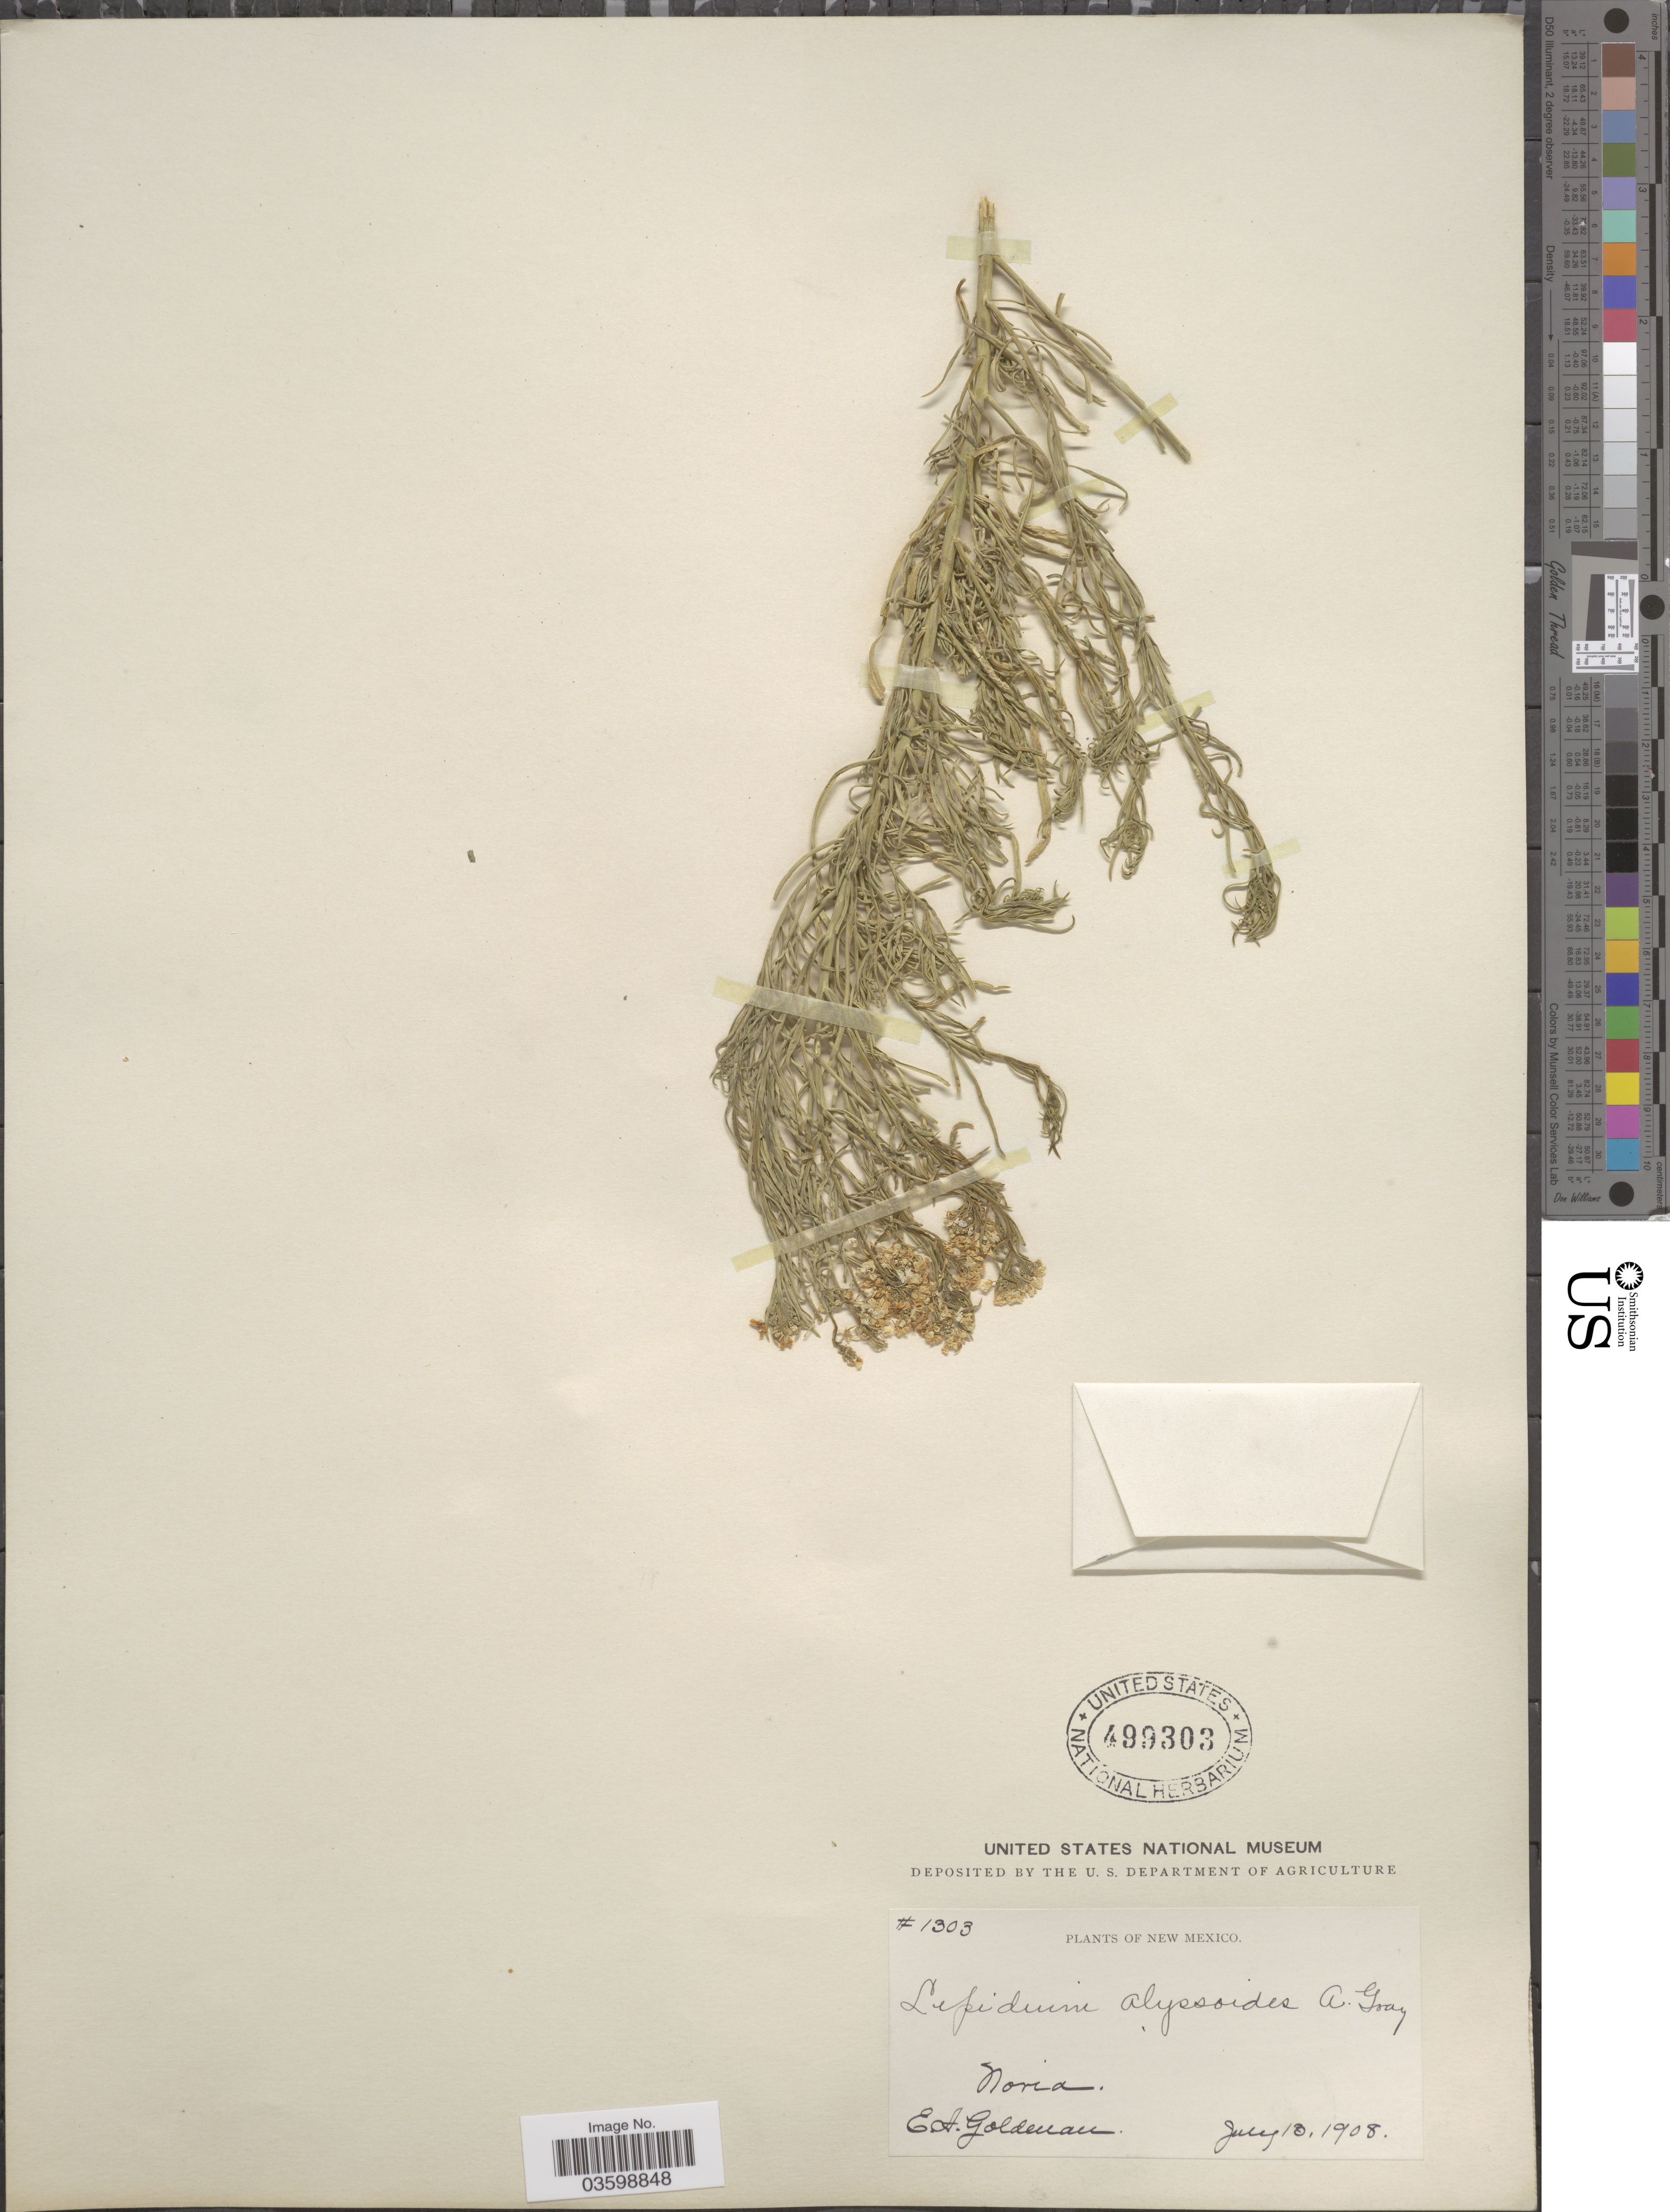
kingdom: Plantae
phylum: Tracheophyta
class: Magnoliopsida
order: Brassicales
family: Brassicaceae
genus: Lepidium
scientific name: Lepidium montanum var. alyssoides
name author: (A. Gray) M.E. Jones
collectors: E. A. Goldman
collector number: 1303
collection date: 1908-07-13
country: United States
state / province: New Mexico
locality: Noria.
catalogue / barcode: US 499303